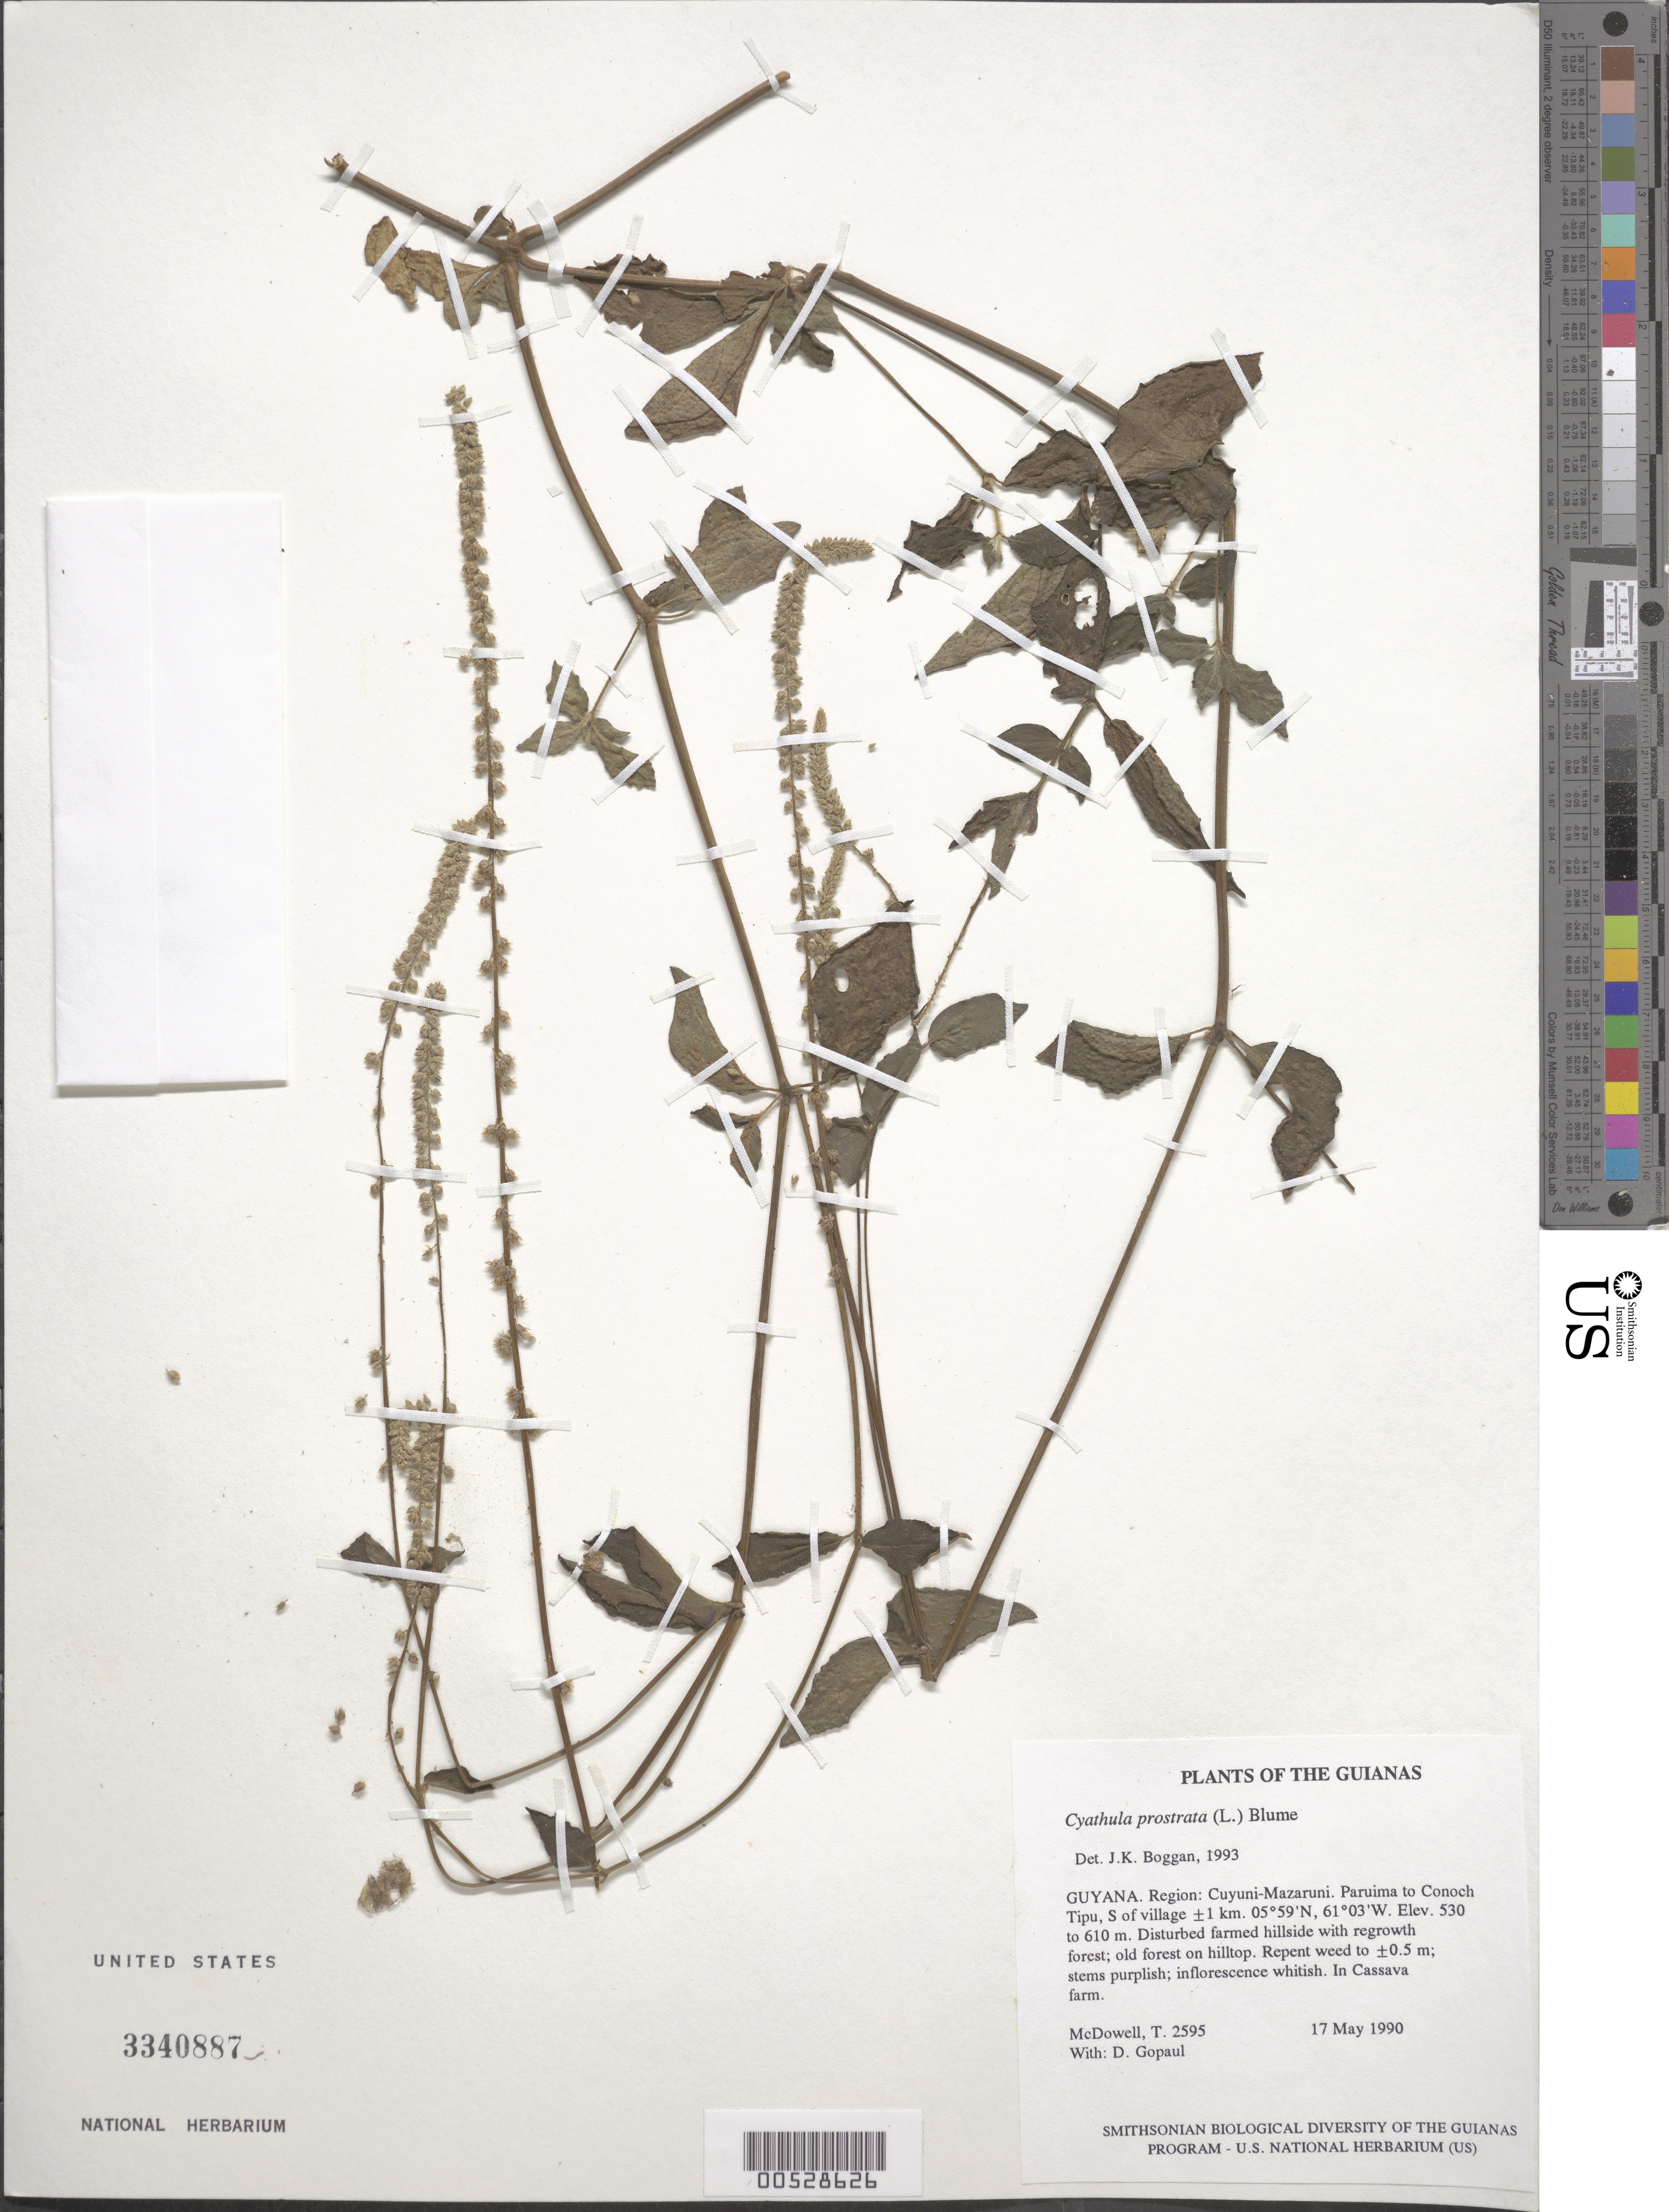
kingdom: Plantae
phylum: Tracheophyta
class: Magnoliopsida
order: Caryophyllales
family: Amaranthaceae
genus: Cyathula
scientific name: Cyathula prostrata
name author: (L.) Blume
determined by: Boggan, J. K., (US), NMNH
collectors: T. McDowell & D. Gopaul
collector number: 2595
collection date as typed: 17 May 1990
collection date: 1990-05-17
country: Guyana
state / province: Cuyuni-Mazaruni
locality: Paruima to Conoch Tipu, S of village ±1 km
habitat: Disturbed farmed hillside with regrowth forest; old forest on hilltop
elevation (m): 530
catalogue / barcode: US 3340887